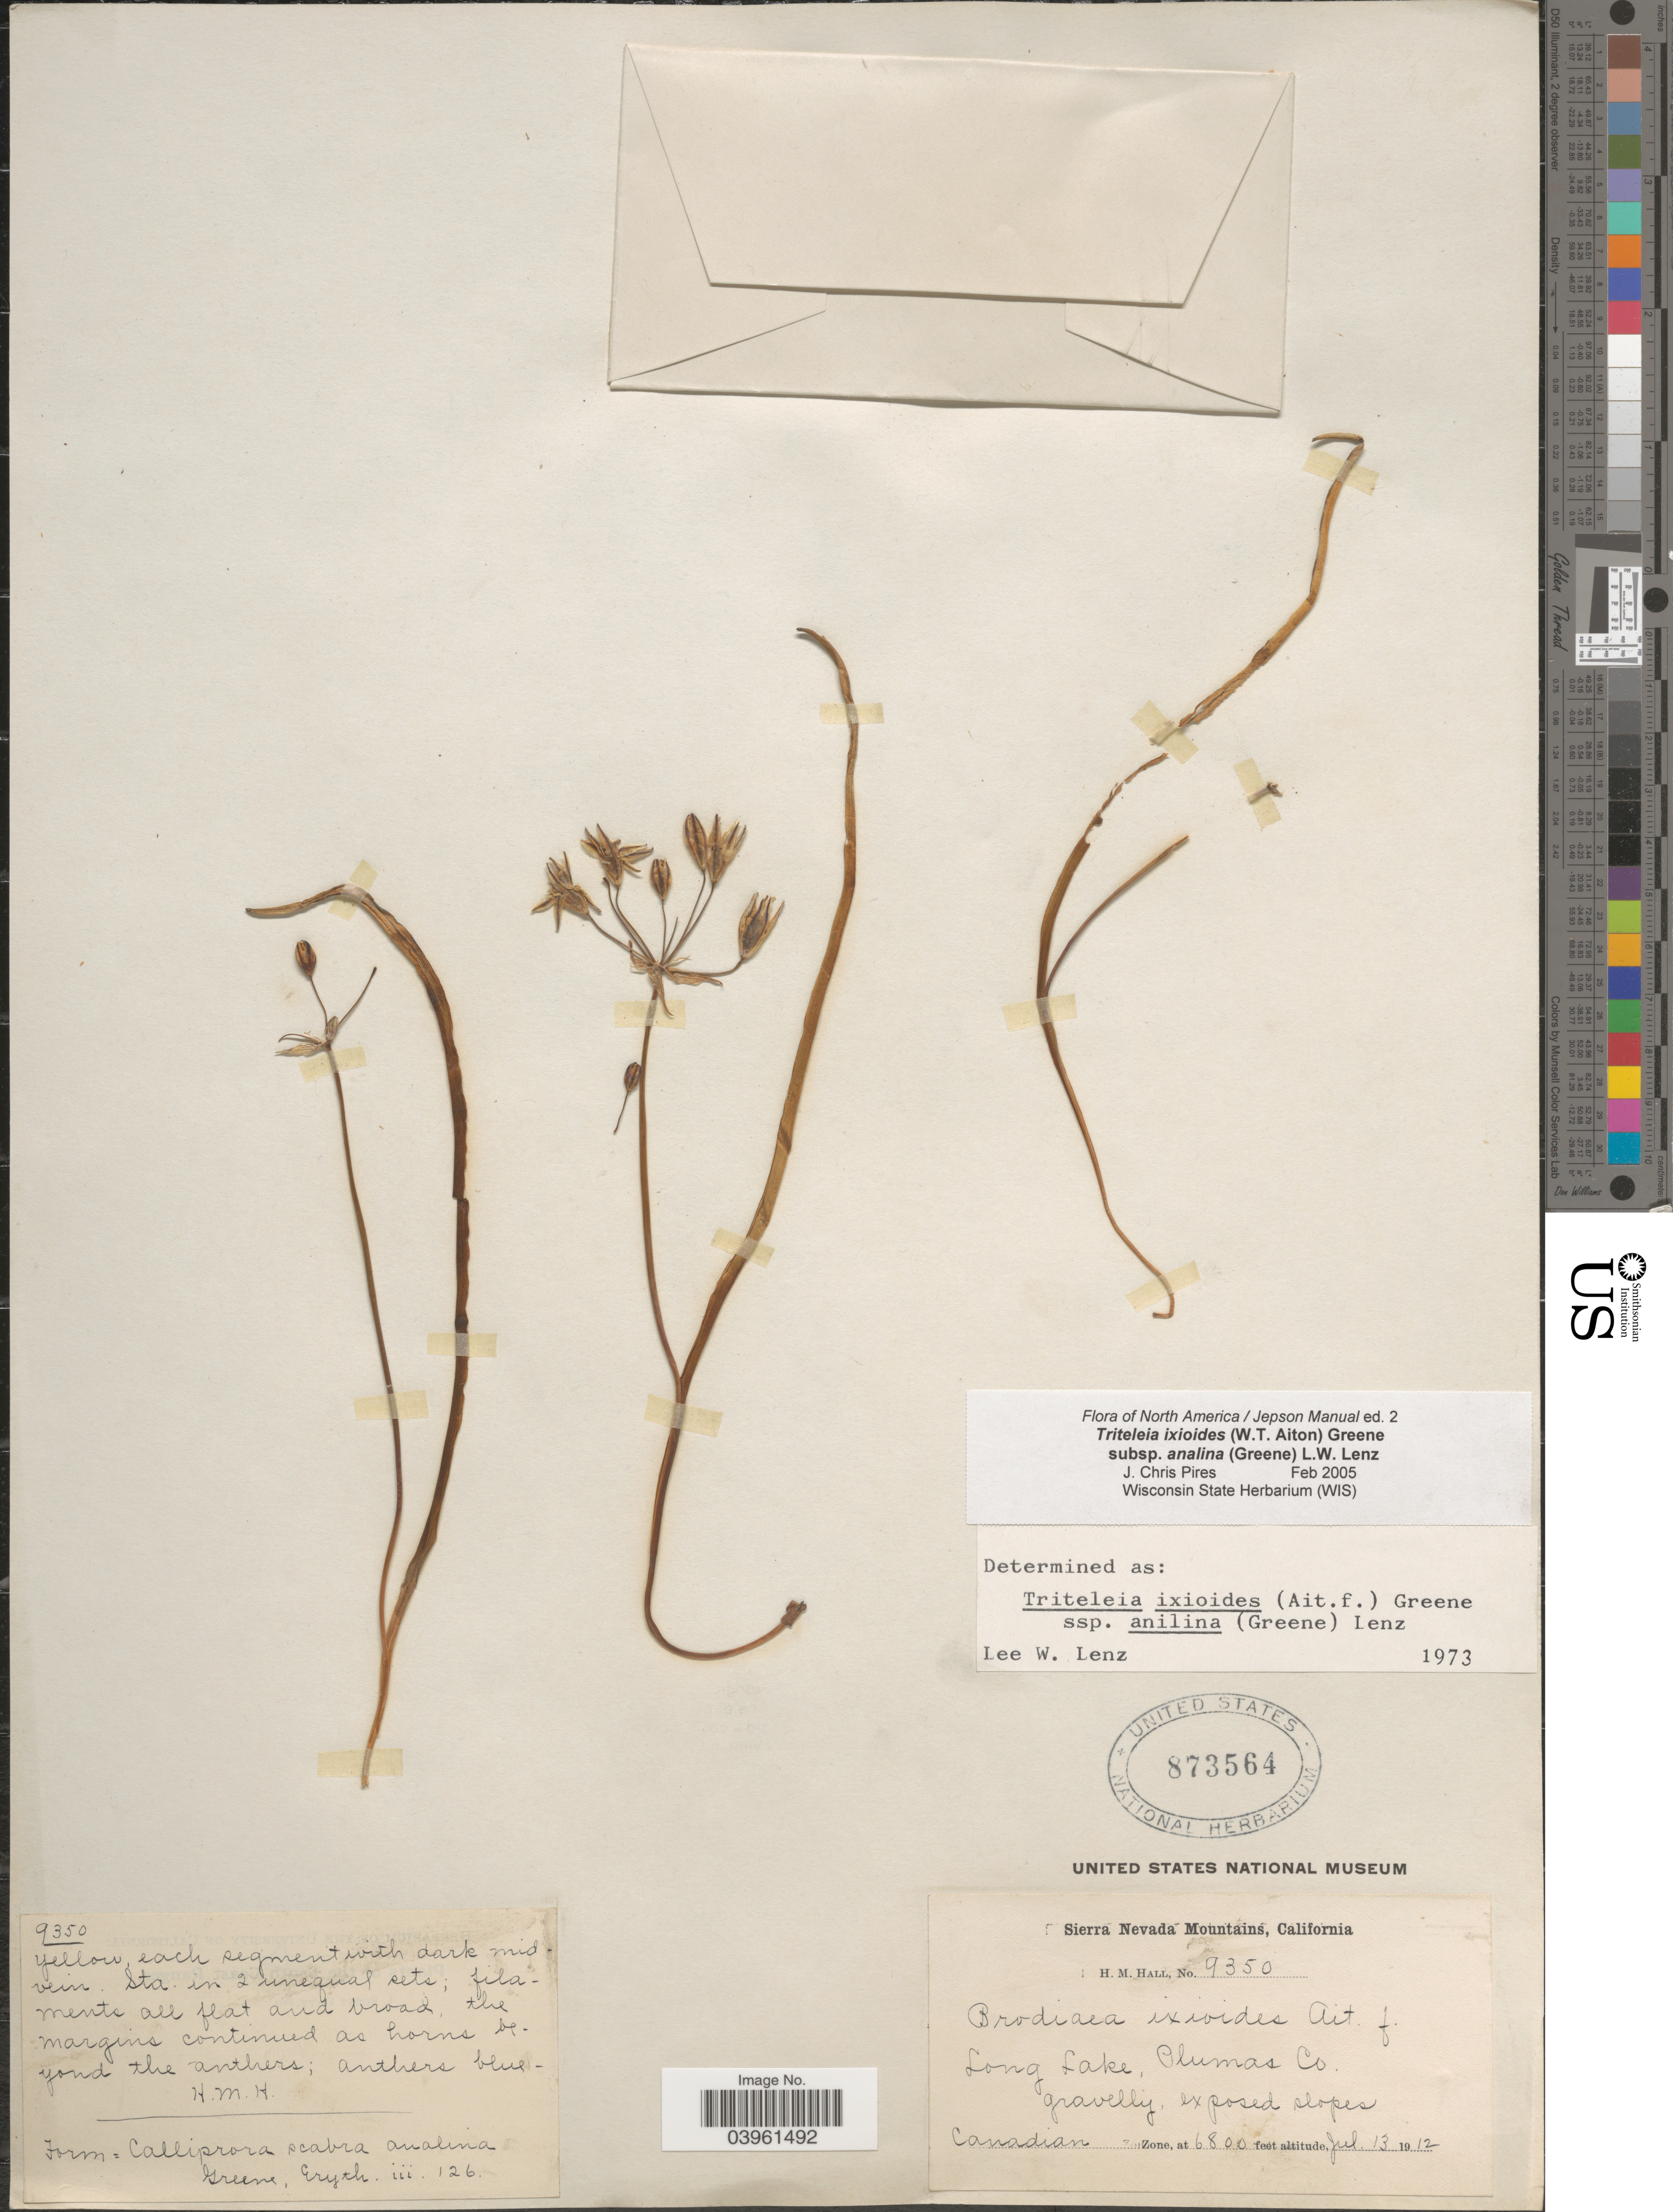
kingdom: Plantae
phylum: Tracheophyta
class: Liliopsida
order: Asparagales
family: Asparagaceae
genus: Triteleia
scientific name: Triteleia ixioides subsp. anilina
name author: (Greene) L.W. Lenz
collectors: H. M. Hall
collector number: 9350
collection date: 1912-07-13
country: United States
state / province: California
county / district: Plumas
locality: Sierra Nevada Mountains. Long Lake, Plumas Co. Canadian Zone.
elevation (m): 2073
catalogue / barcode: US 873564